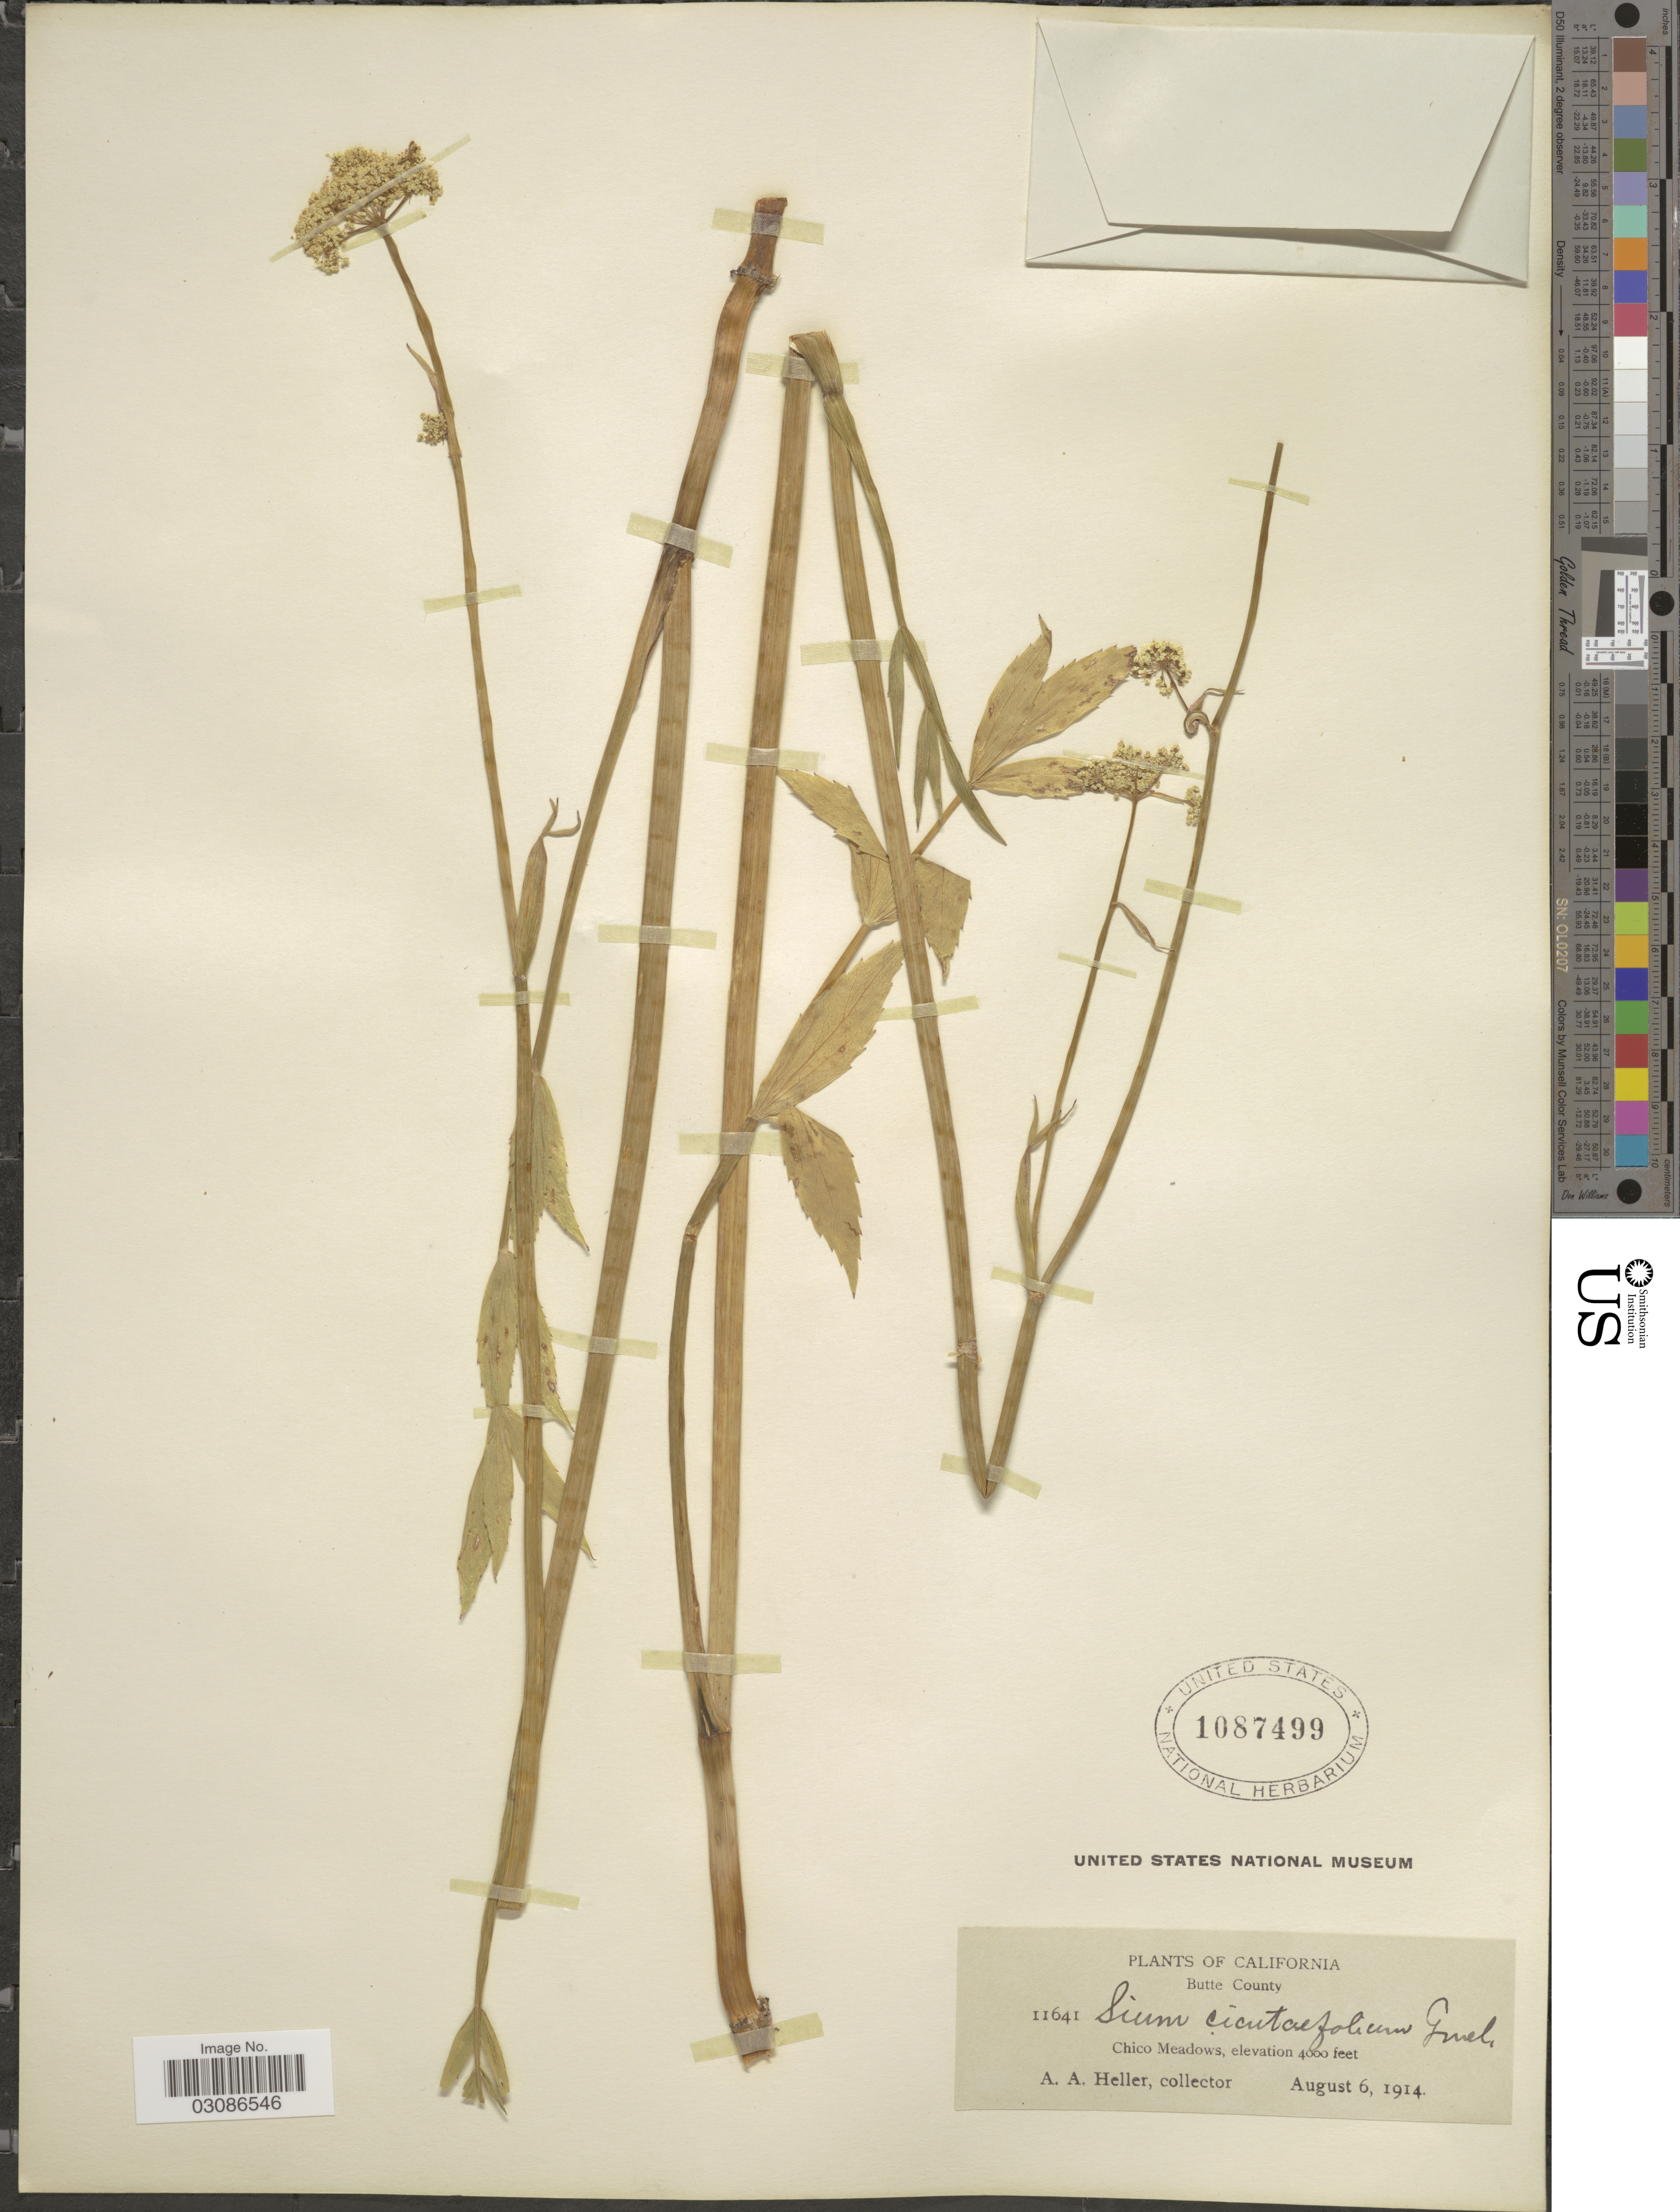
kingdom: Plantae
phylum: Tracheophyta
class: Magnoliopsida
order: Apiales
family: Apiaceae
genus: Sium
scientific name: Sium suave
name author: Walter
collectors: A. A. Heller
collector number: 11641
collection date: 1914-08-06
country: United States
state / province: California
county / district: Butte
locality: Butte County, Chico Meadows.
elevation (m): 1219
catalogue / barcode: US 1087499